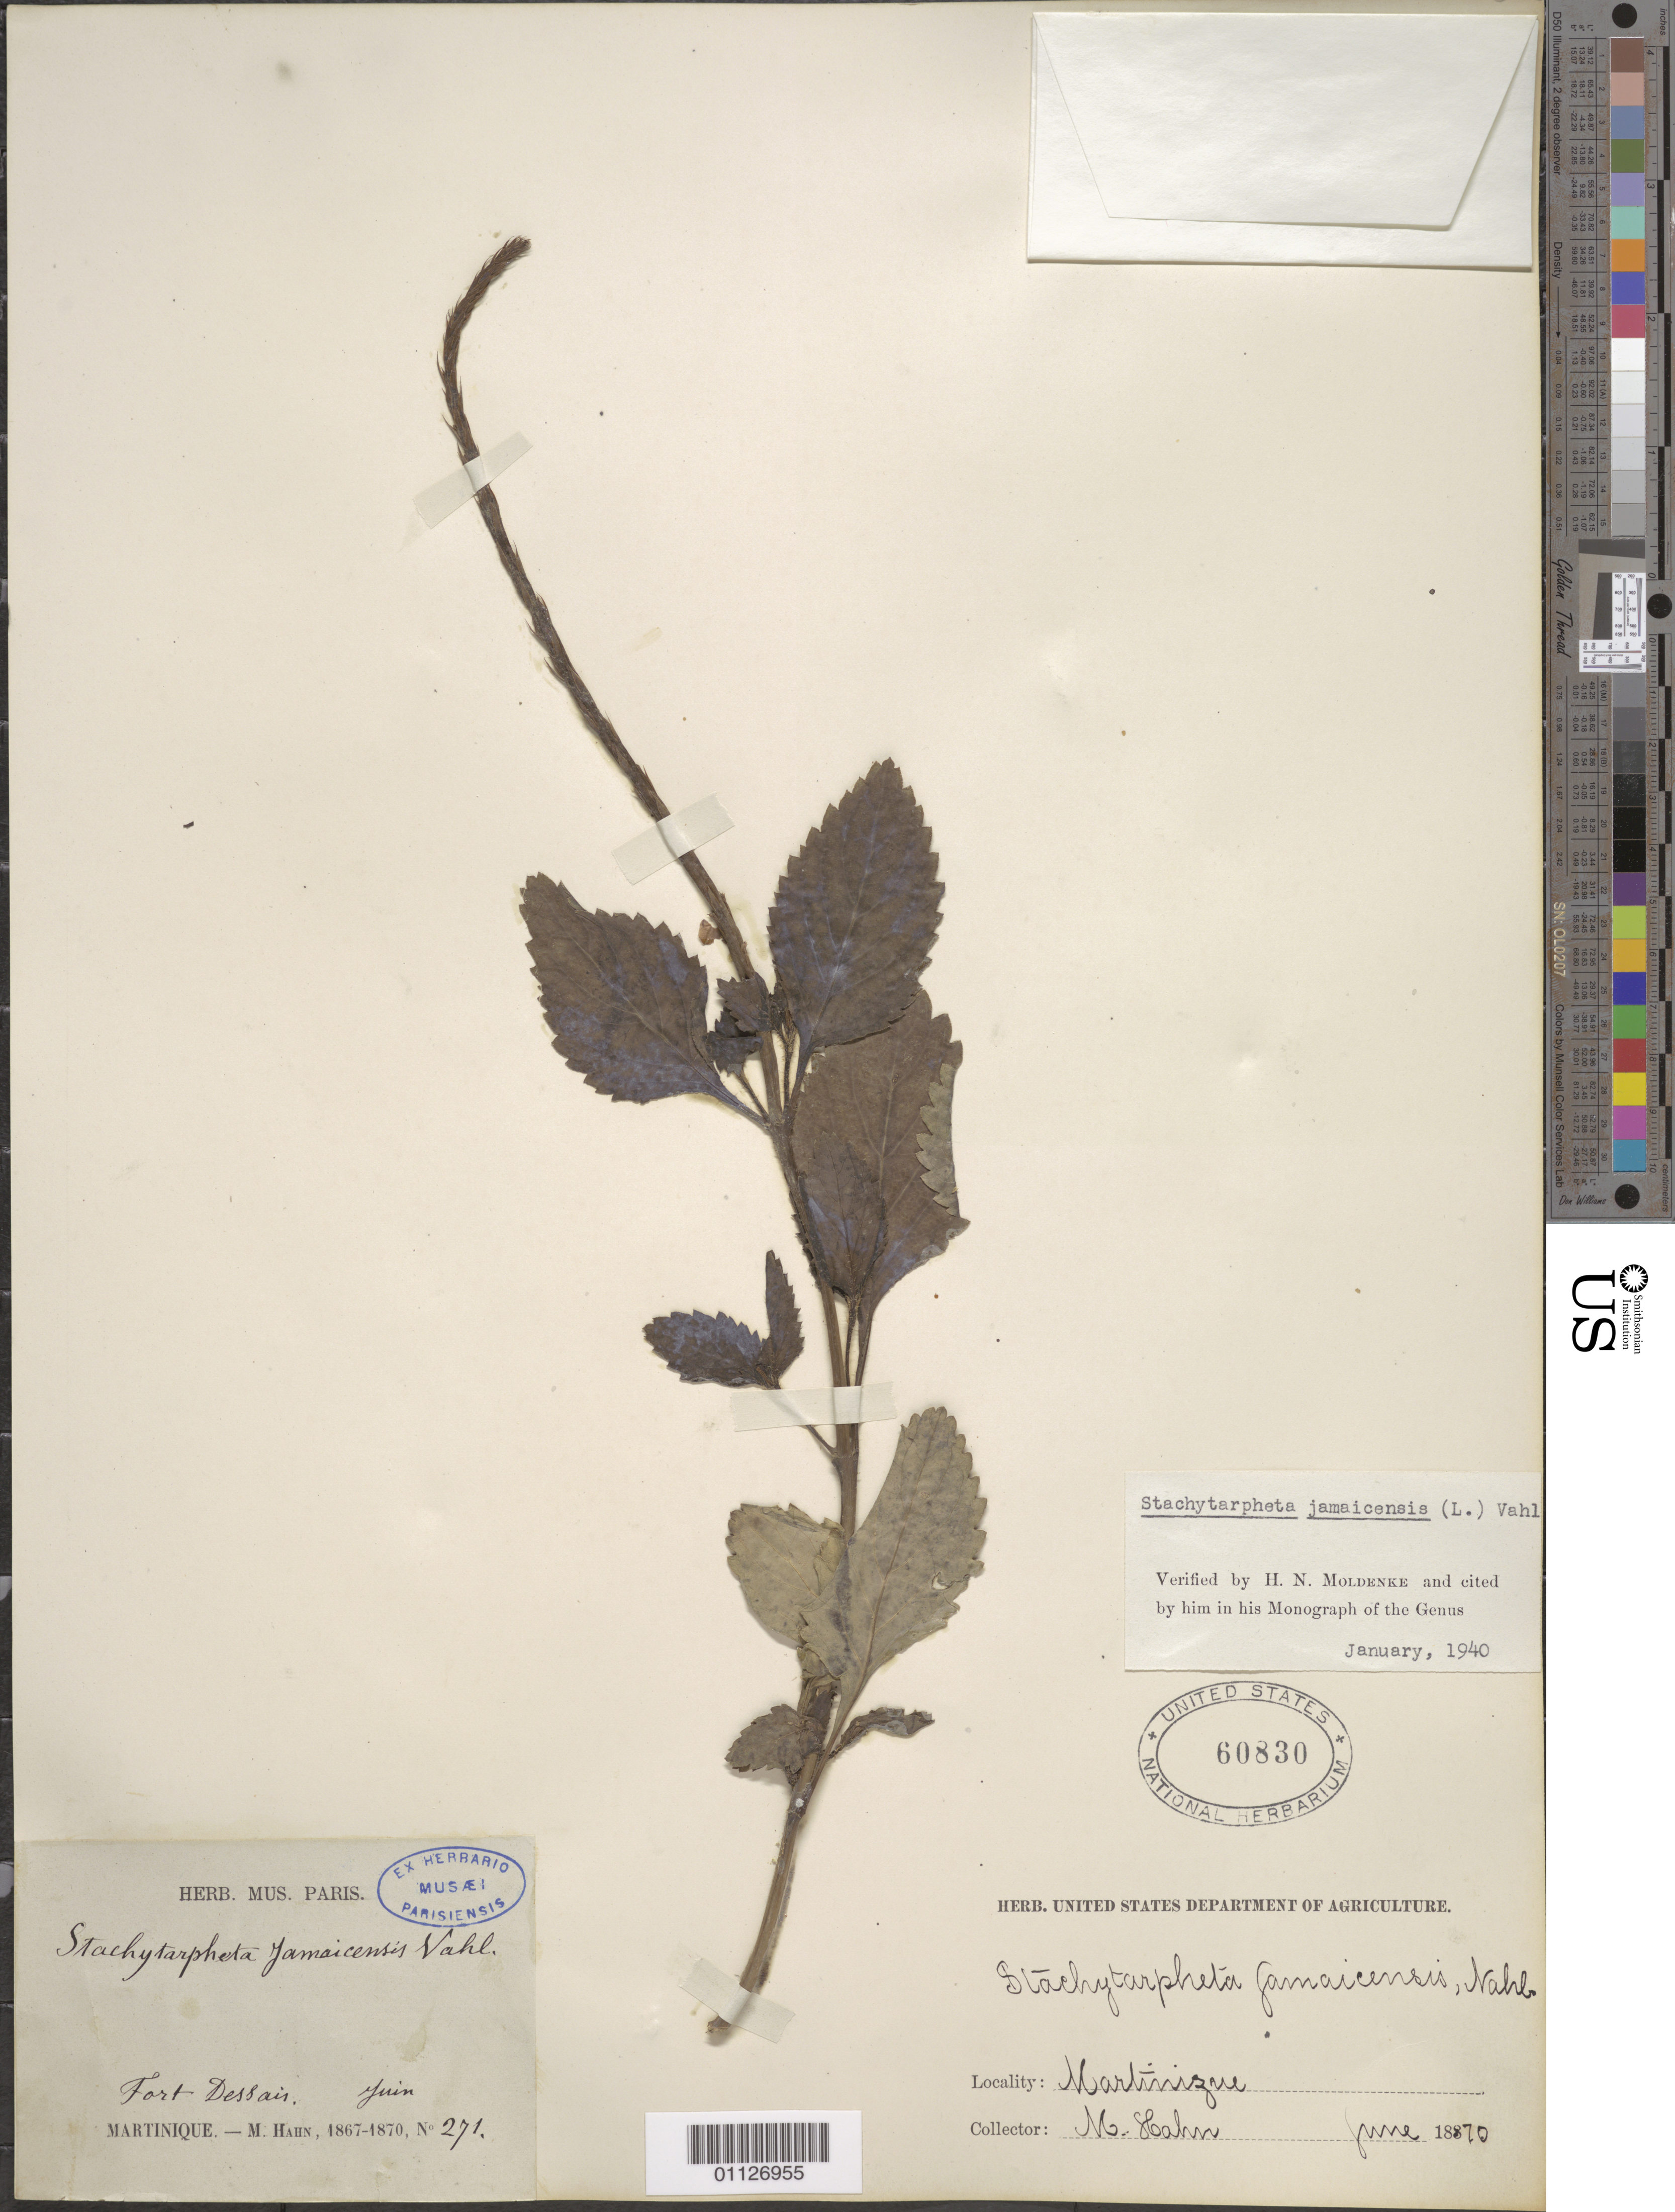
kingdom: Plantae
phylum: Tracheophyta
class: Magnoliopsida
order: Lamiales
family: Verbenaceae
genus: Stachytarpheta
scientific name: Stachytarpheta jamaicensis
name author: (L.) Vahl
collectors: M. Hahn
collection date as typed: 01 Jun 1870 to 30 Jun 1870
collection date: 1870-06-01/1870-06-30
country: Martinique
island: Martinique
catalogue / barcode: US 60830